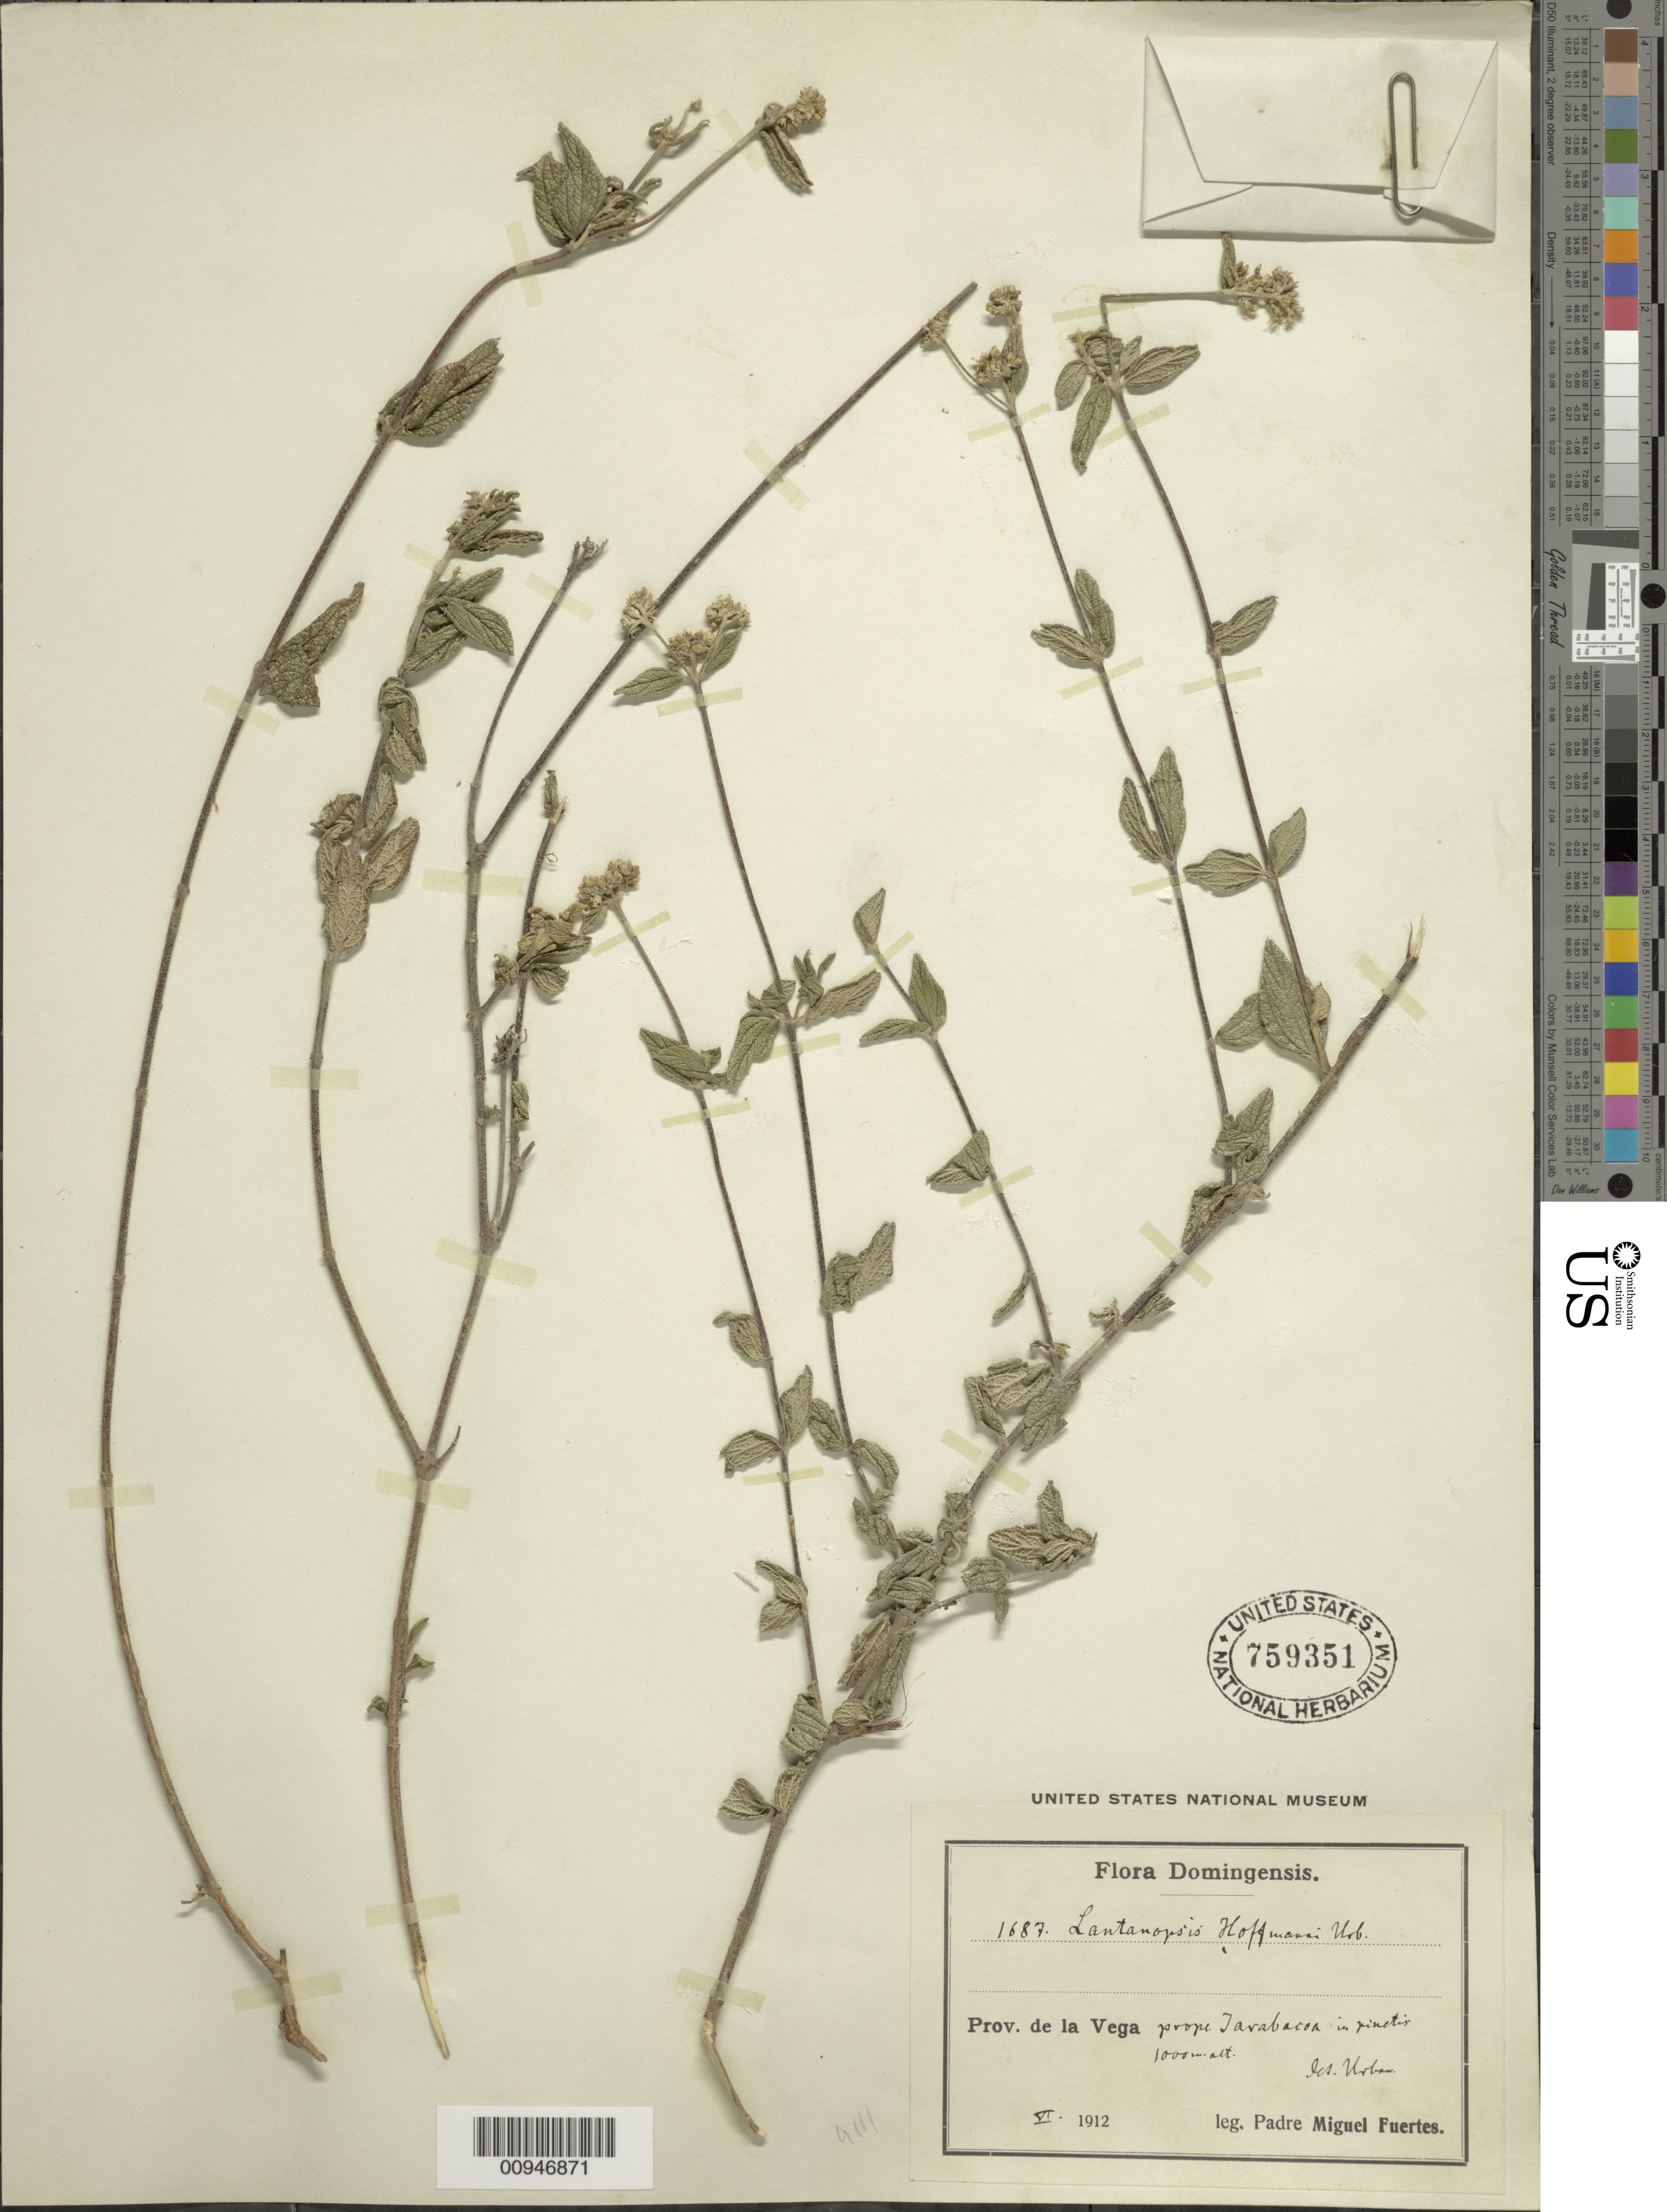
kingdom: Plantae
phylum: Tracheophyta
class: Magnoliopsida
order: Asterales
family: Asteraceae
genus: Lantanopsis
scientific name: Lantanopsis hoffmannii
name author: Urb.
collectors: M. D. Fuertes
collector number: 1687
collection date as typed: Apr 1912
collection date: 1912-04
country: Dominican Republic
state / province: La Vega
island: Hispaniola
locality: Jarabacoa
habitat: In pinctis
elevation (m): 1000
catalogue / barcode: US 759351